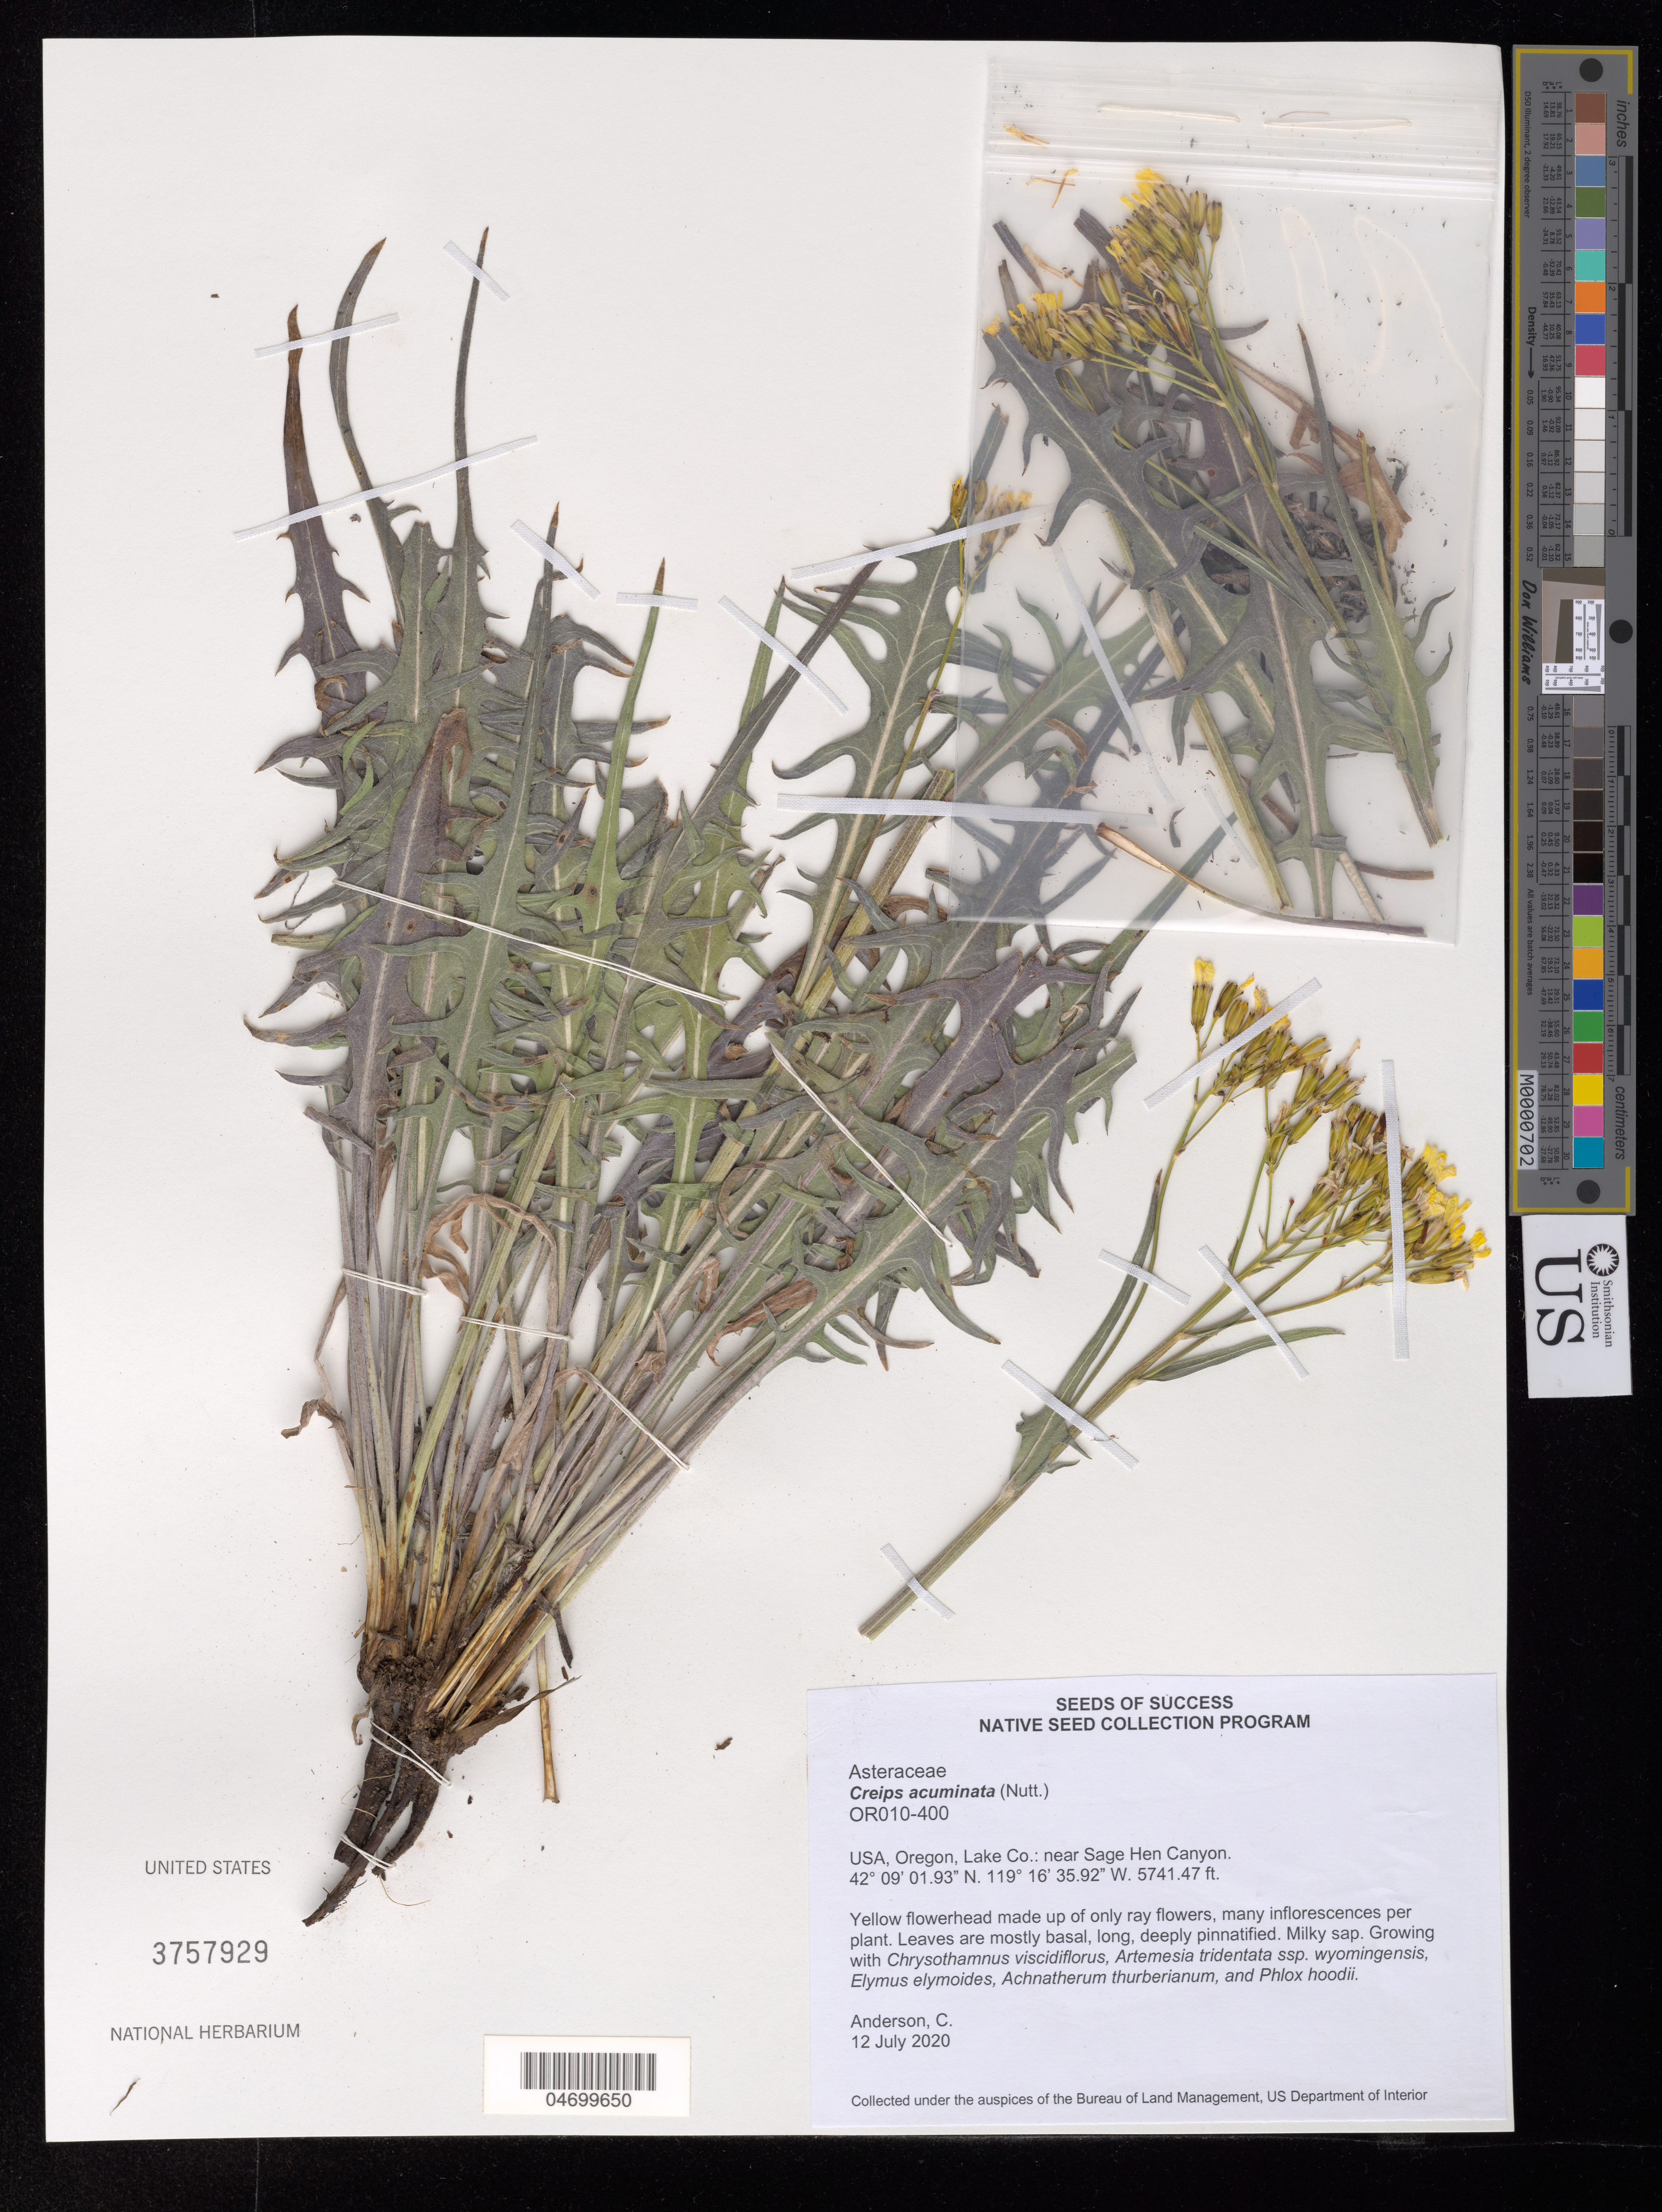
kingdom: Plantae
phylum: Tracheophyta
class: Magnoliopsida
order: Asterales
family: Asteraceae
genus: Crepis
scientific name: Crepis acuminata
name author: Nutt.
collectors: C. Anderson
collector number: OR010-400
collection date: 2020-07-12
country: United States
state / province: Oregon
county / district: Lake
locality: Near Sage Hen Canyon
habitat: With Artemisia tridentata, Elymus elymoides, Phlox hoodii, etc.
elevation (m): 1750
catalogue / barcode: US 3757929